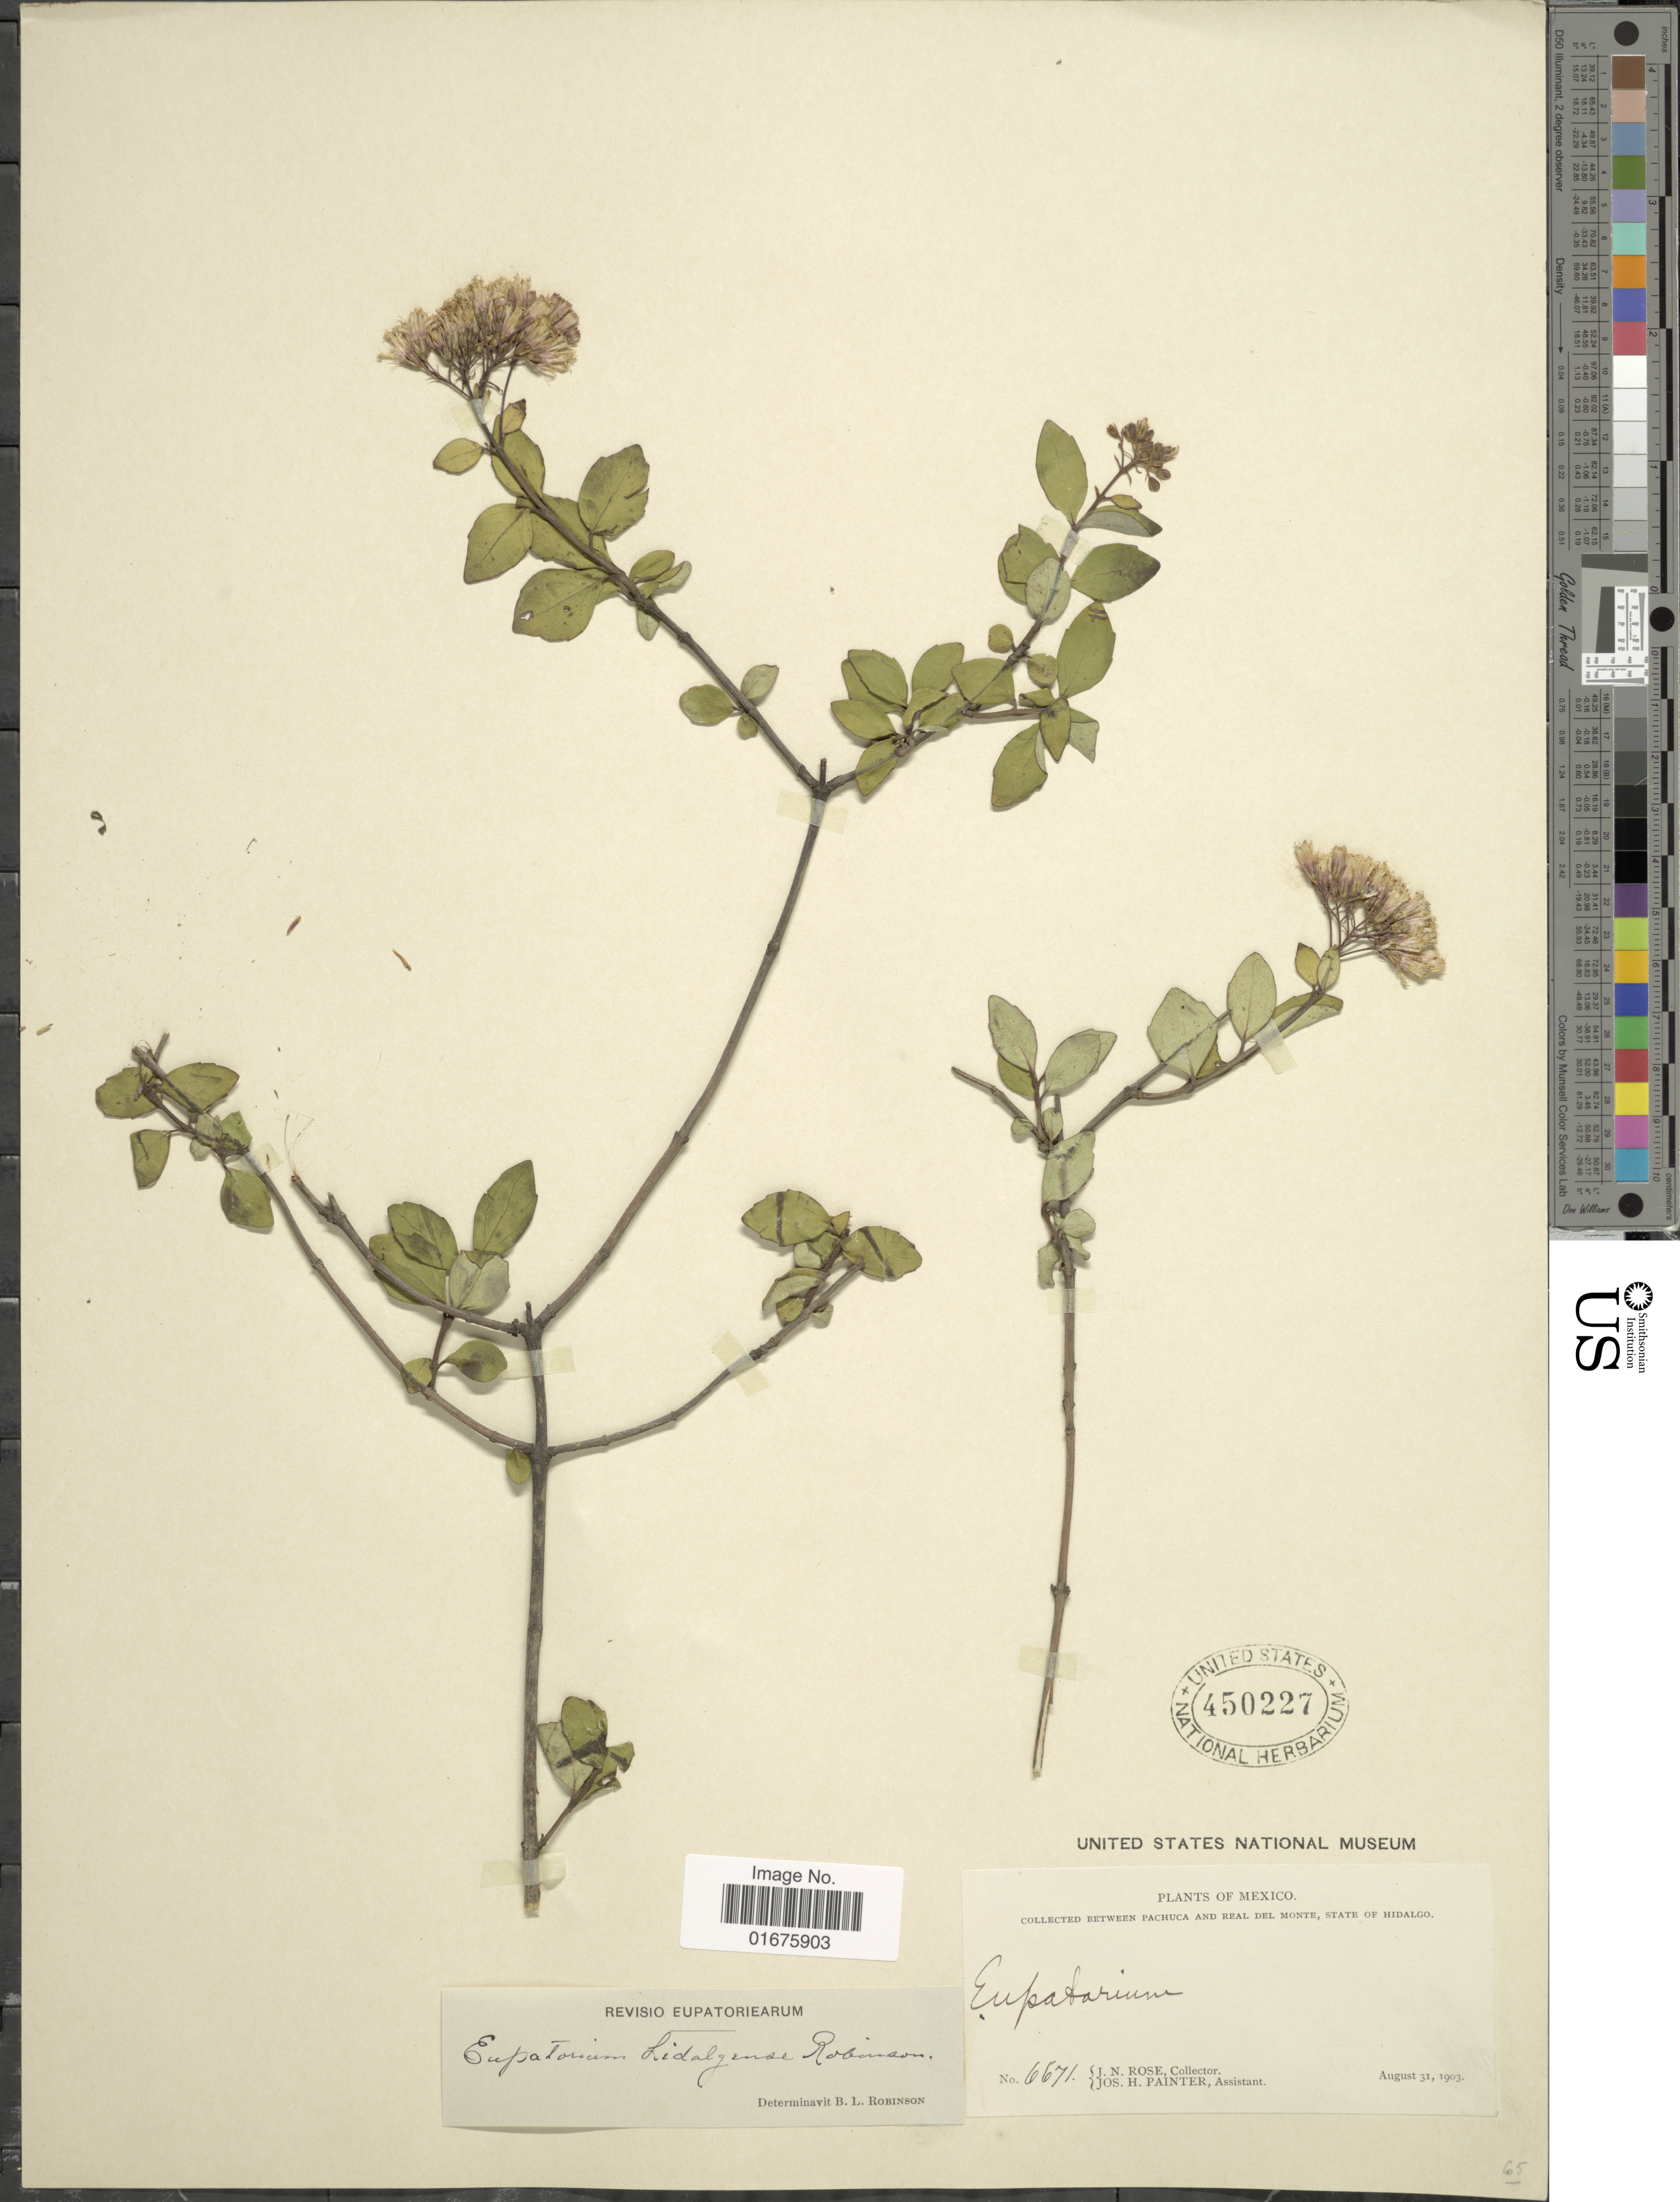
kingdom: Plantae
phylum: Tracheophyta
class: Magnoliopsida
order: Asterales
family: Asteraceae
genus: Ageratina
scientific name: Ageratina hidalgensis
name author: (B.L. Rob.) R.M. King & H. Rob.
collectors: J. N. Rose & J. H. Painter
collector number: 6671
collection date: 1903-08-31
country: Mexico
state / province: Hidalgo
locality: Pachuca and Real Del Monte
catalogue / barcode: US 450227